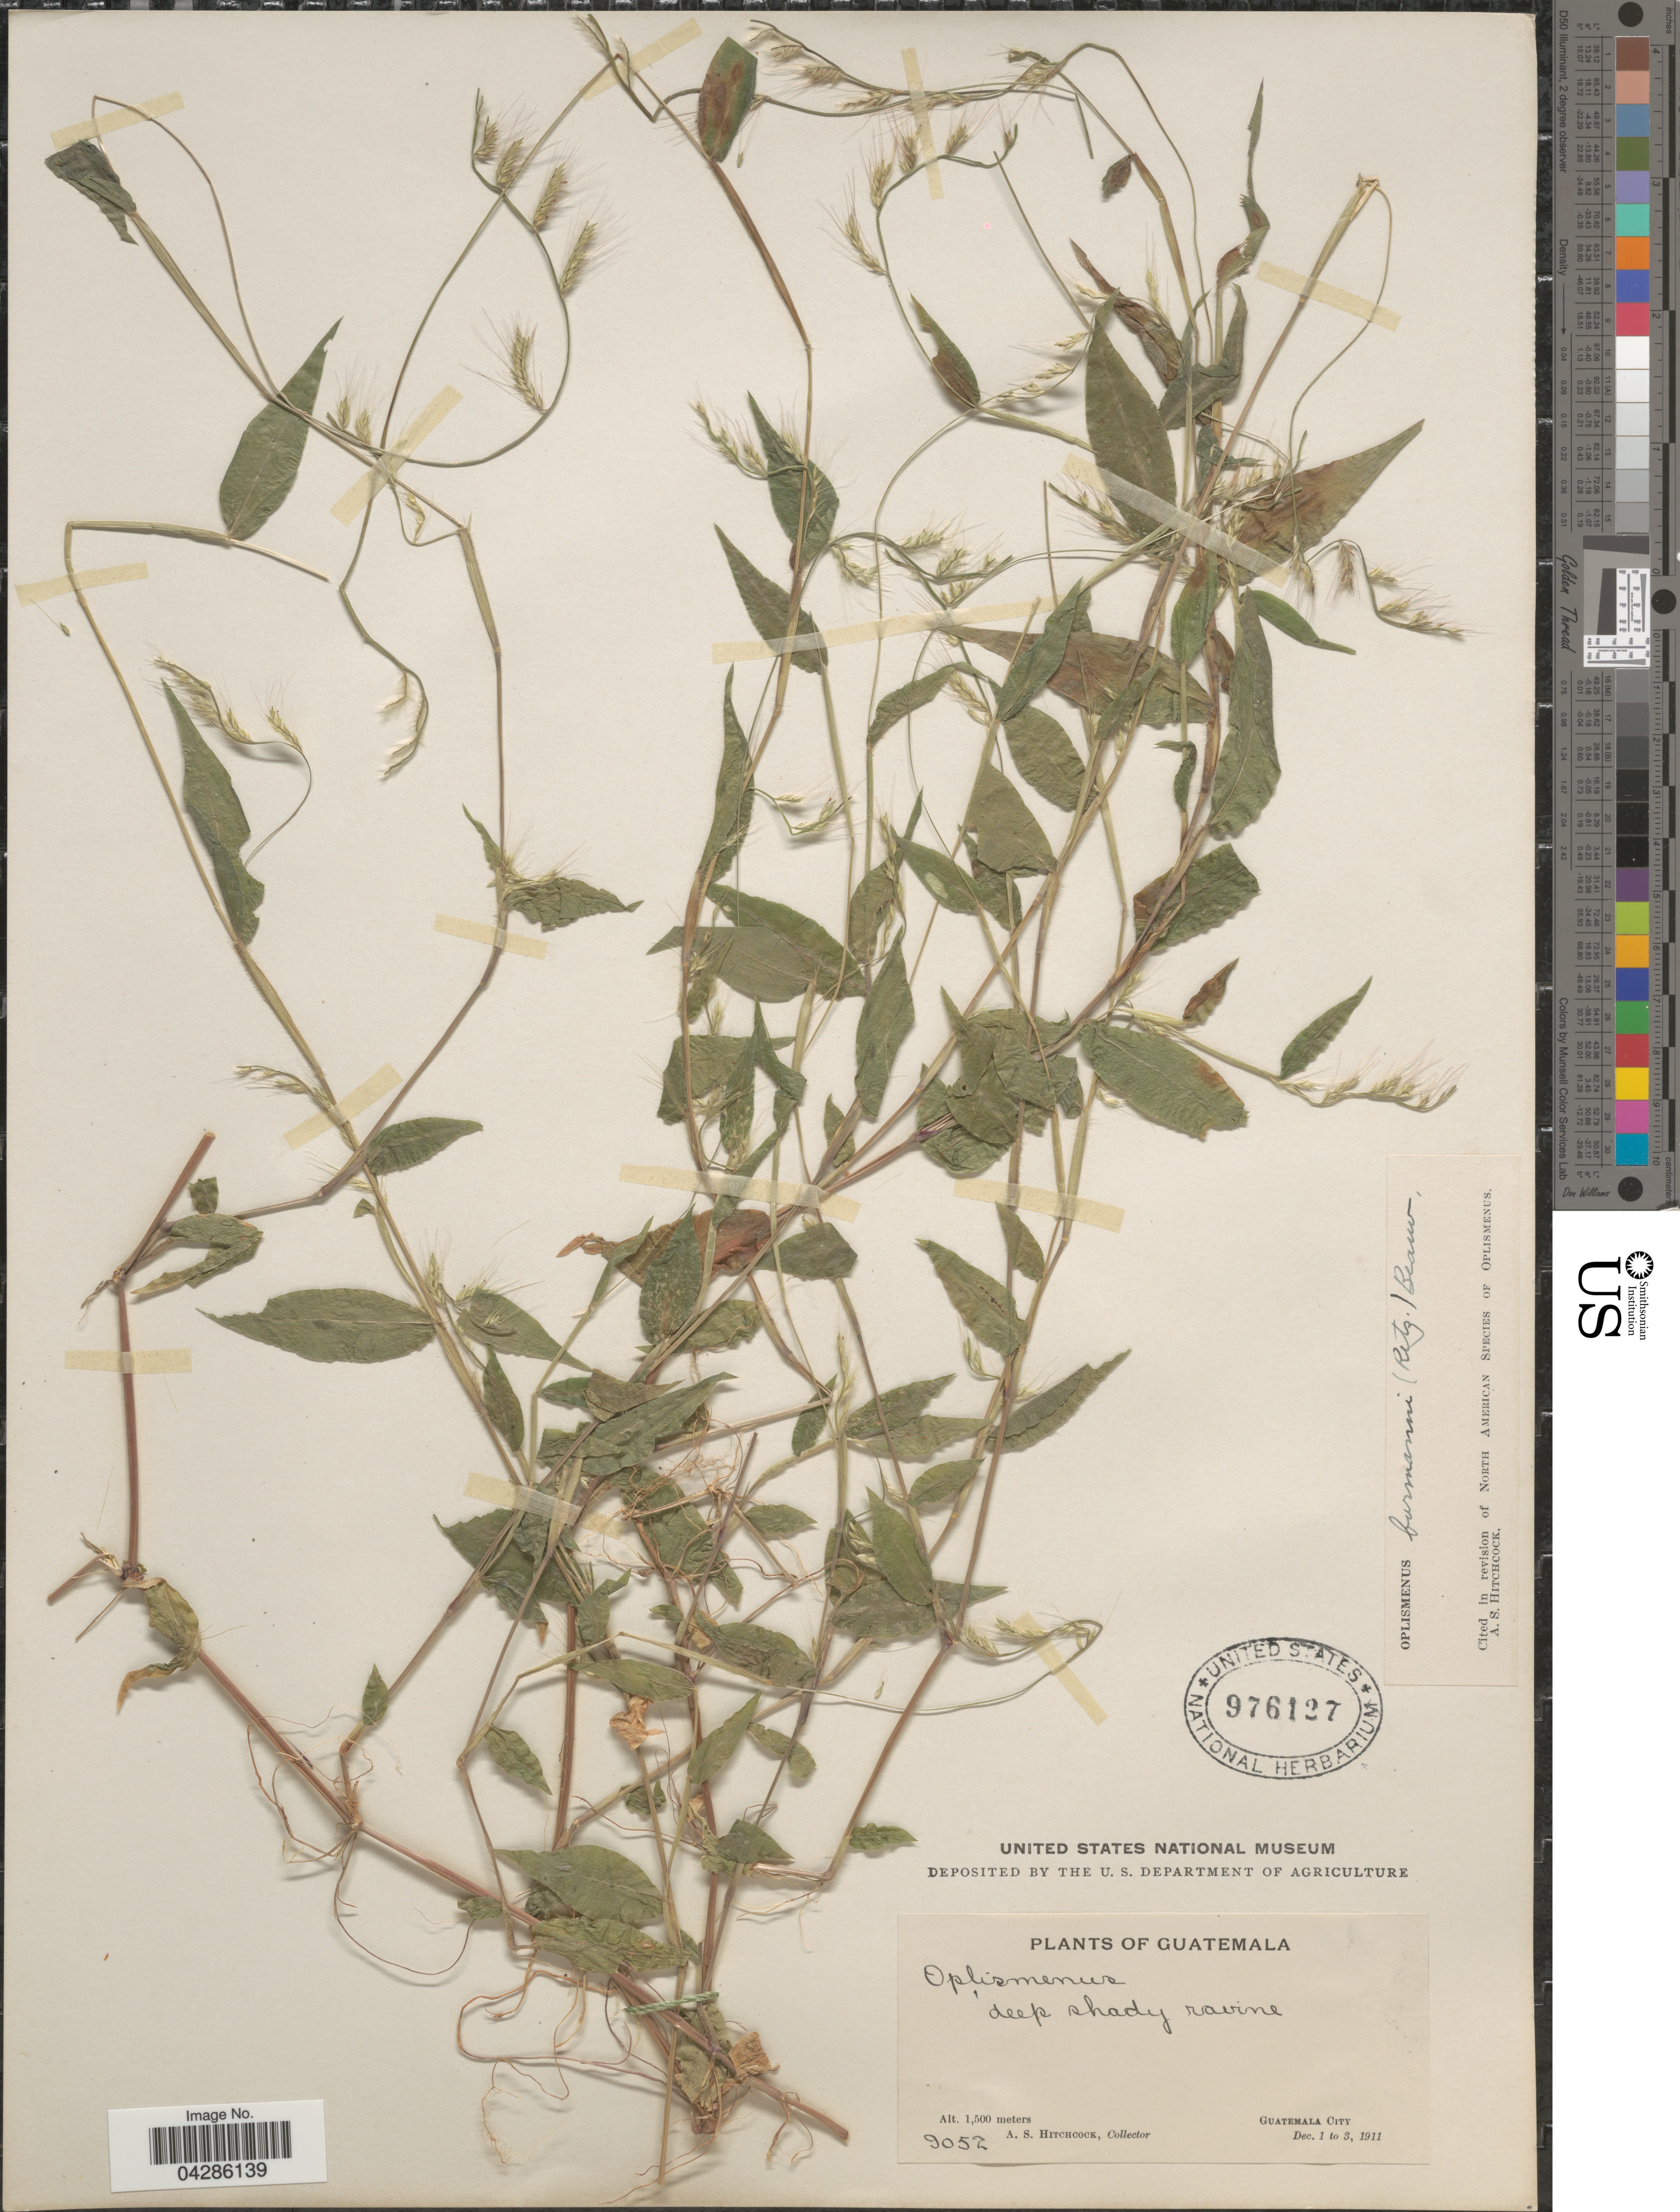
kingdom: Plantae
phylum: Tracheophyta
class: Liliopsida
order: Poales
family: Poaceae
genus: Oplismenus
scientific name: Oplismenus burmannii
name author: (Retz.) P. Beauv.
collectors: A. S. Hitchcock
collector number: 9052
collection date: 1911-12-01/1911-12-03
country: Guatemala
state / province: Guatemala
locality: Deep shady ravine. Guatemala City.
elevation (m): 1500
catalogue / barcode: US 976127